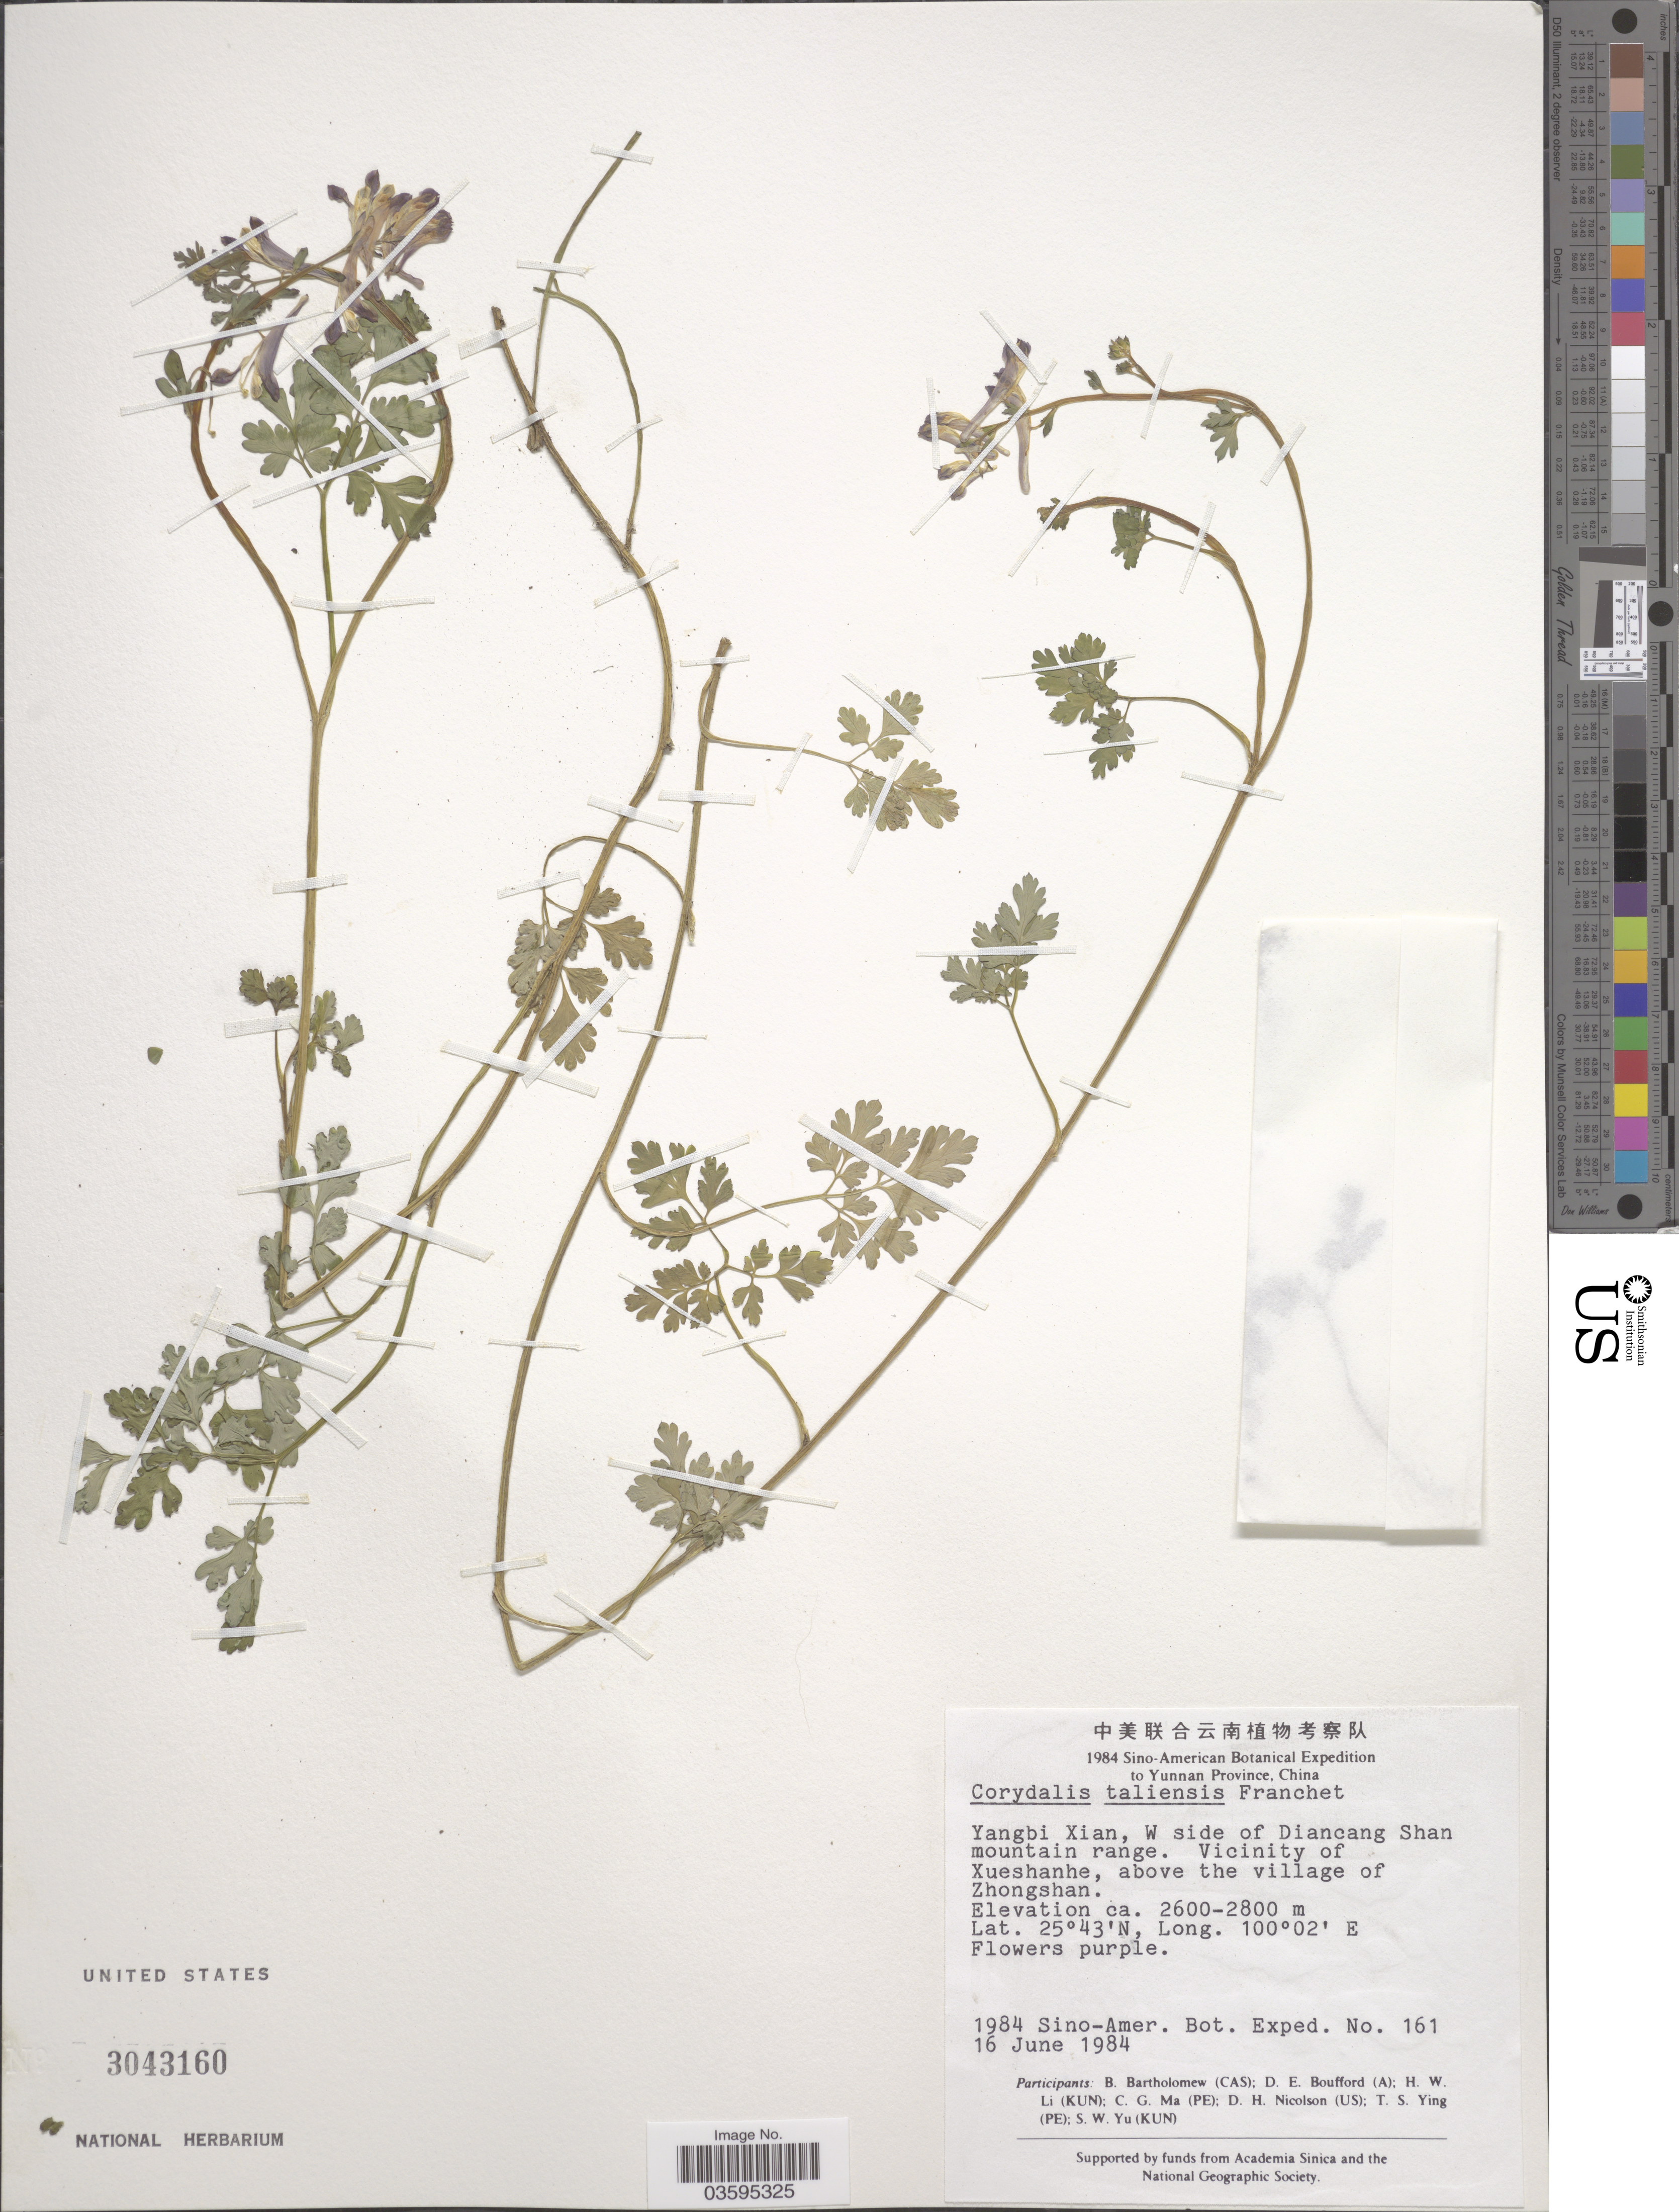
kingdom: Plantae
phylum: Tracheophyta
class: Magnoliopsida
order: Ranunculales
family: Papaveraceae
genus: Corydalis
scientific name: Corydalis taliensis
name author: Franch.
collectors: Sino-Amer. Bot. Exped. 1984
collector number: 161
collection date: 1984-06-16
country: China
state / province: Yunnan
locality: Yangbi Xian, W side of Diancang Shan mountain range. Vicinity of Xueshanhe, above the village of Zhongshan.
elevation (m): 2600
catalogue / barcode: US 3043160